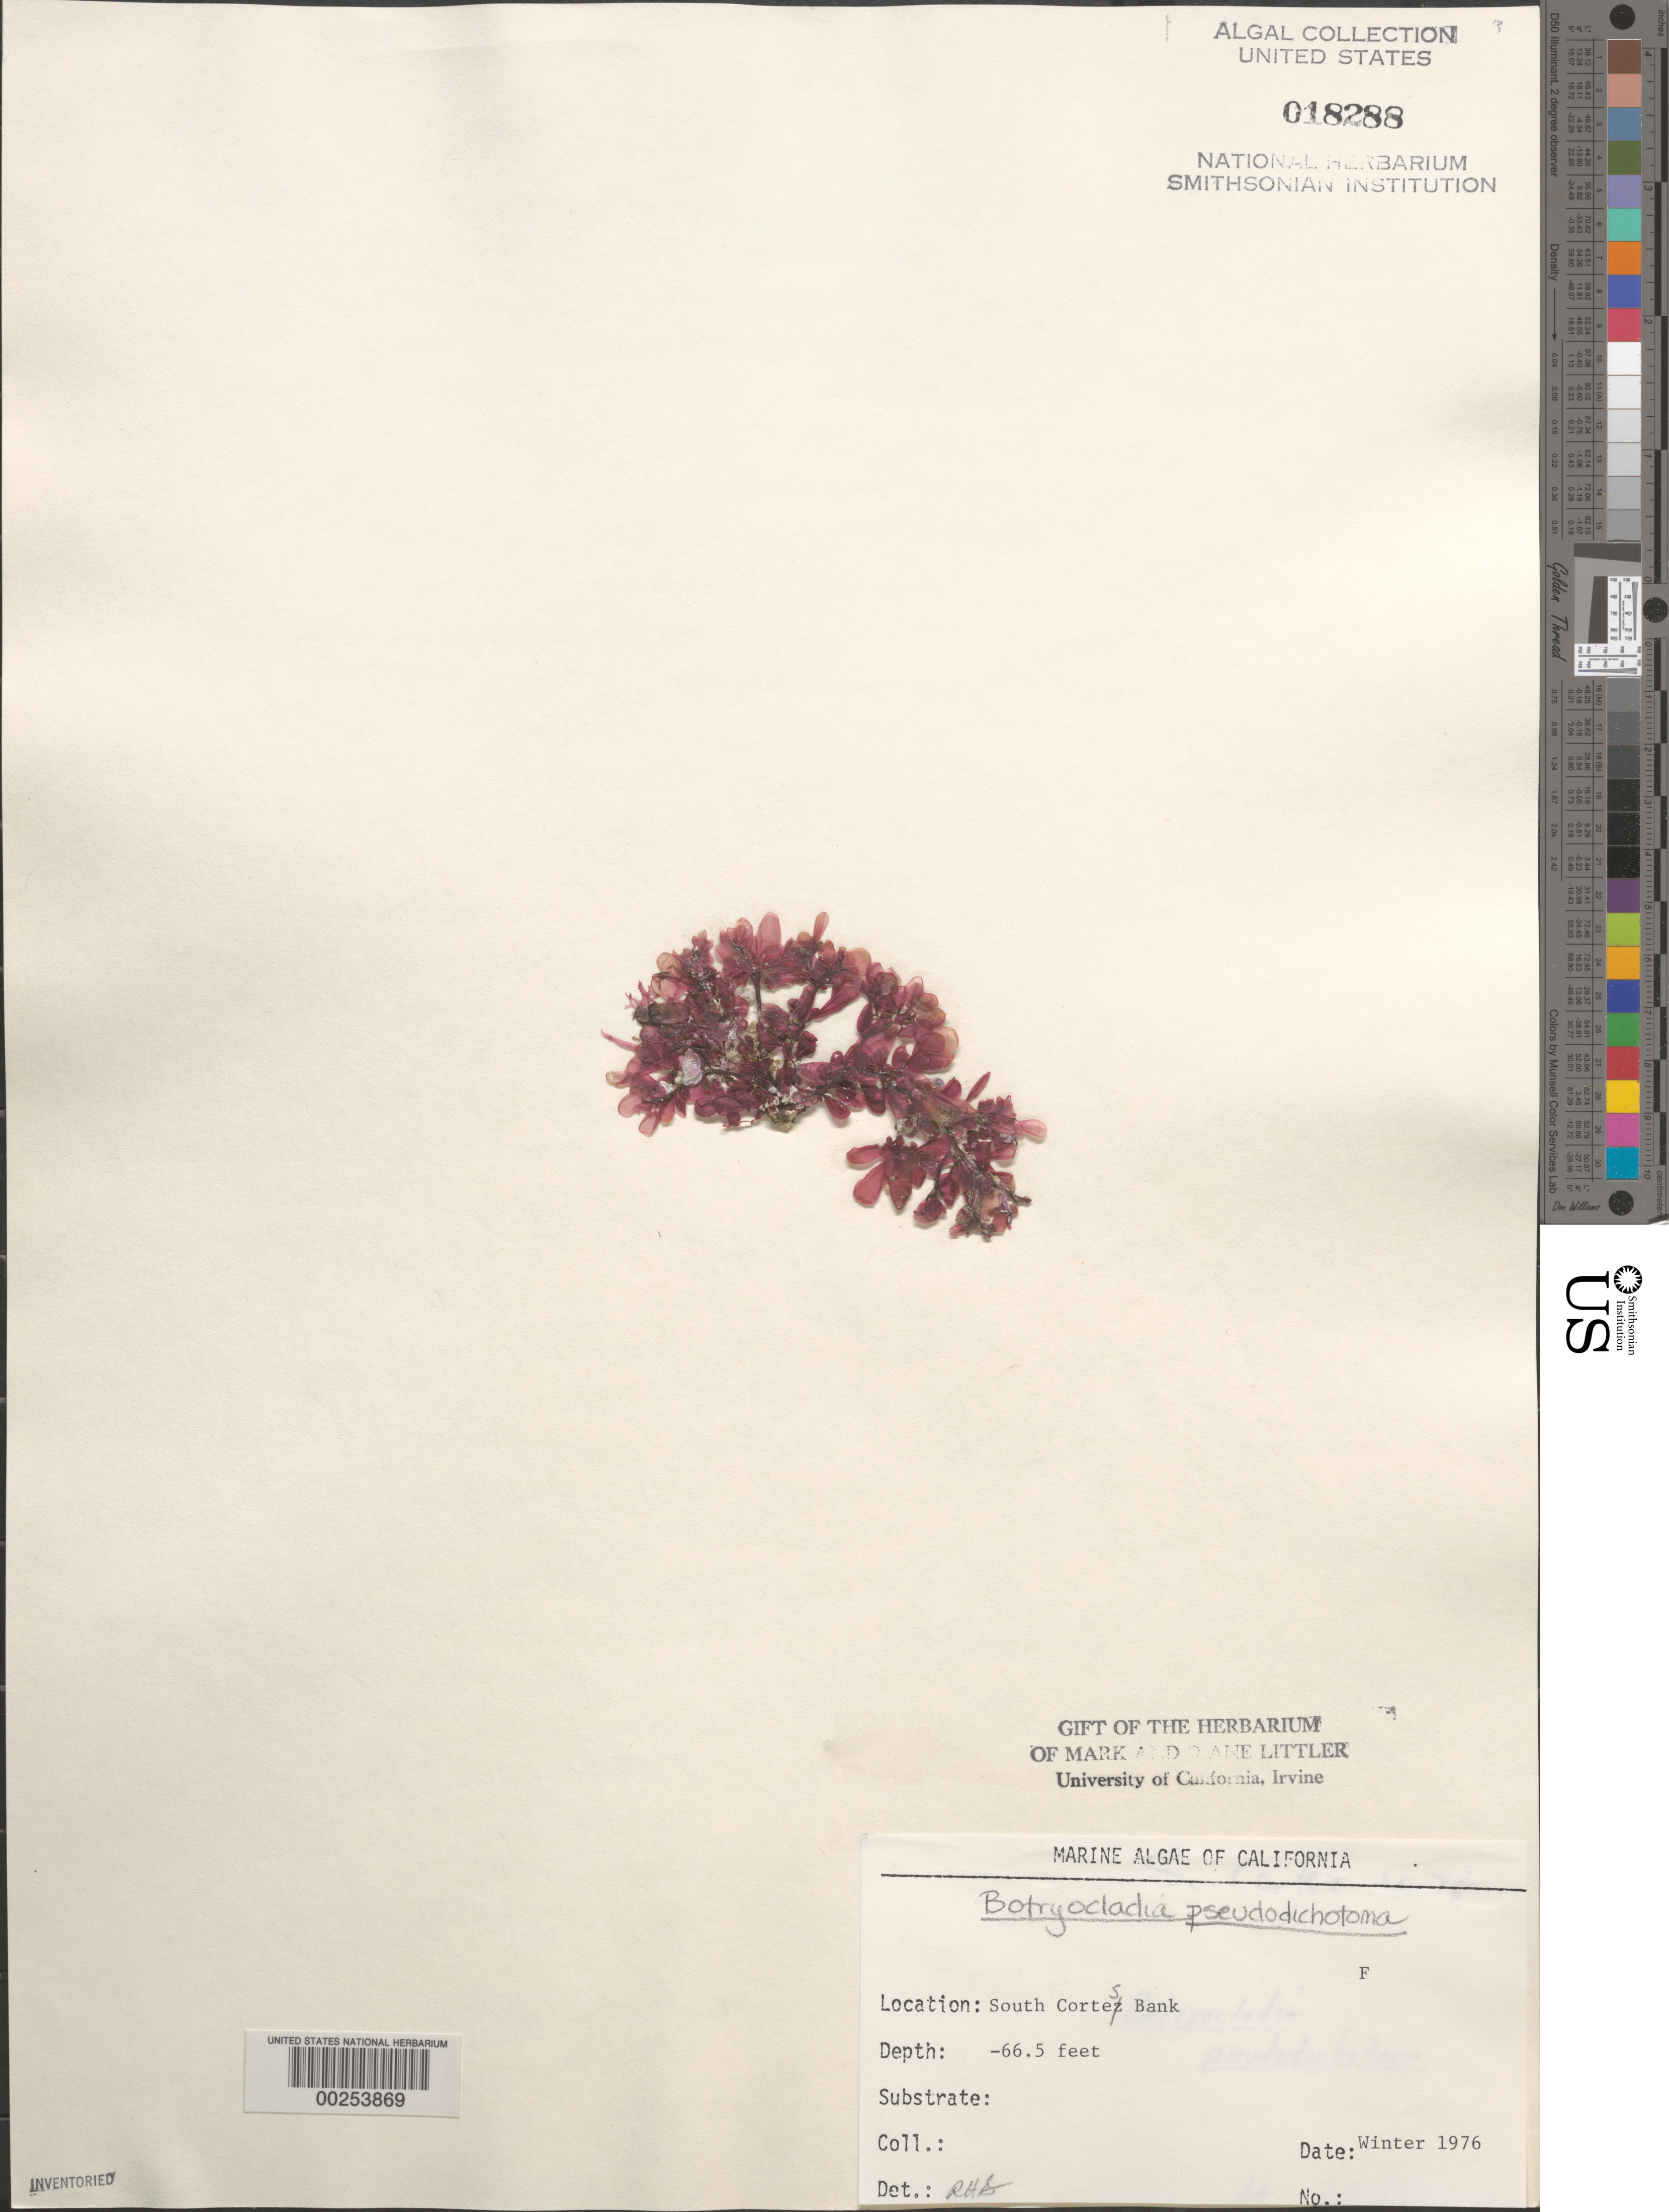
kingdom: Plantae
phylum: Rhodophyta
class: Florideophyceae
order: Rhodymeniales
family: Rhodymeniaceae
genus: Botryocladia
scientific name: Botryocladia pseudodichotoma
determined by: Sims, Robert H.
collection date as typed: Win 1976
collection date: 1976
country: United States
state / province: California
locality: South Cortes Bank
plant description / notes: BLM-SOCALBIGHT Rocky Intertidal Survey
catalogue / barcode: US 18288